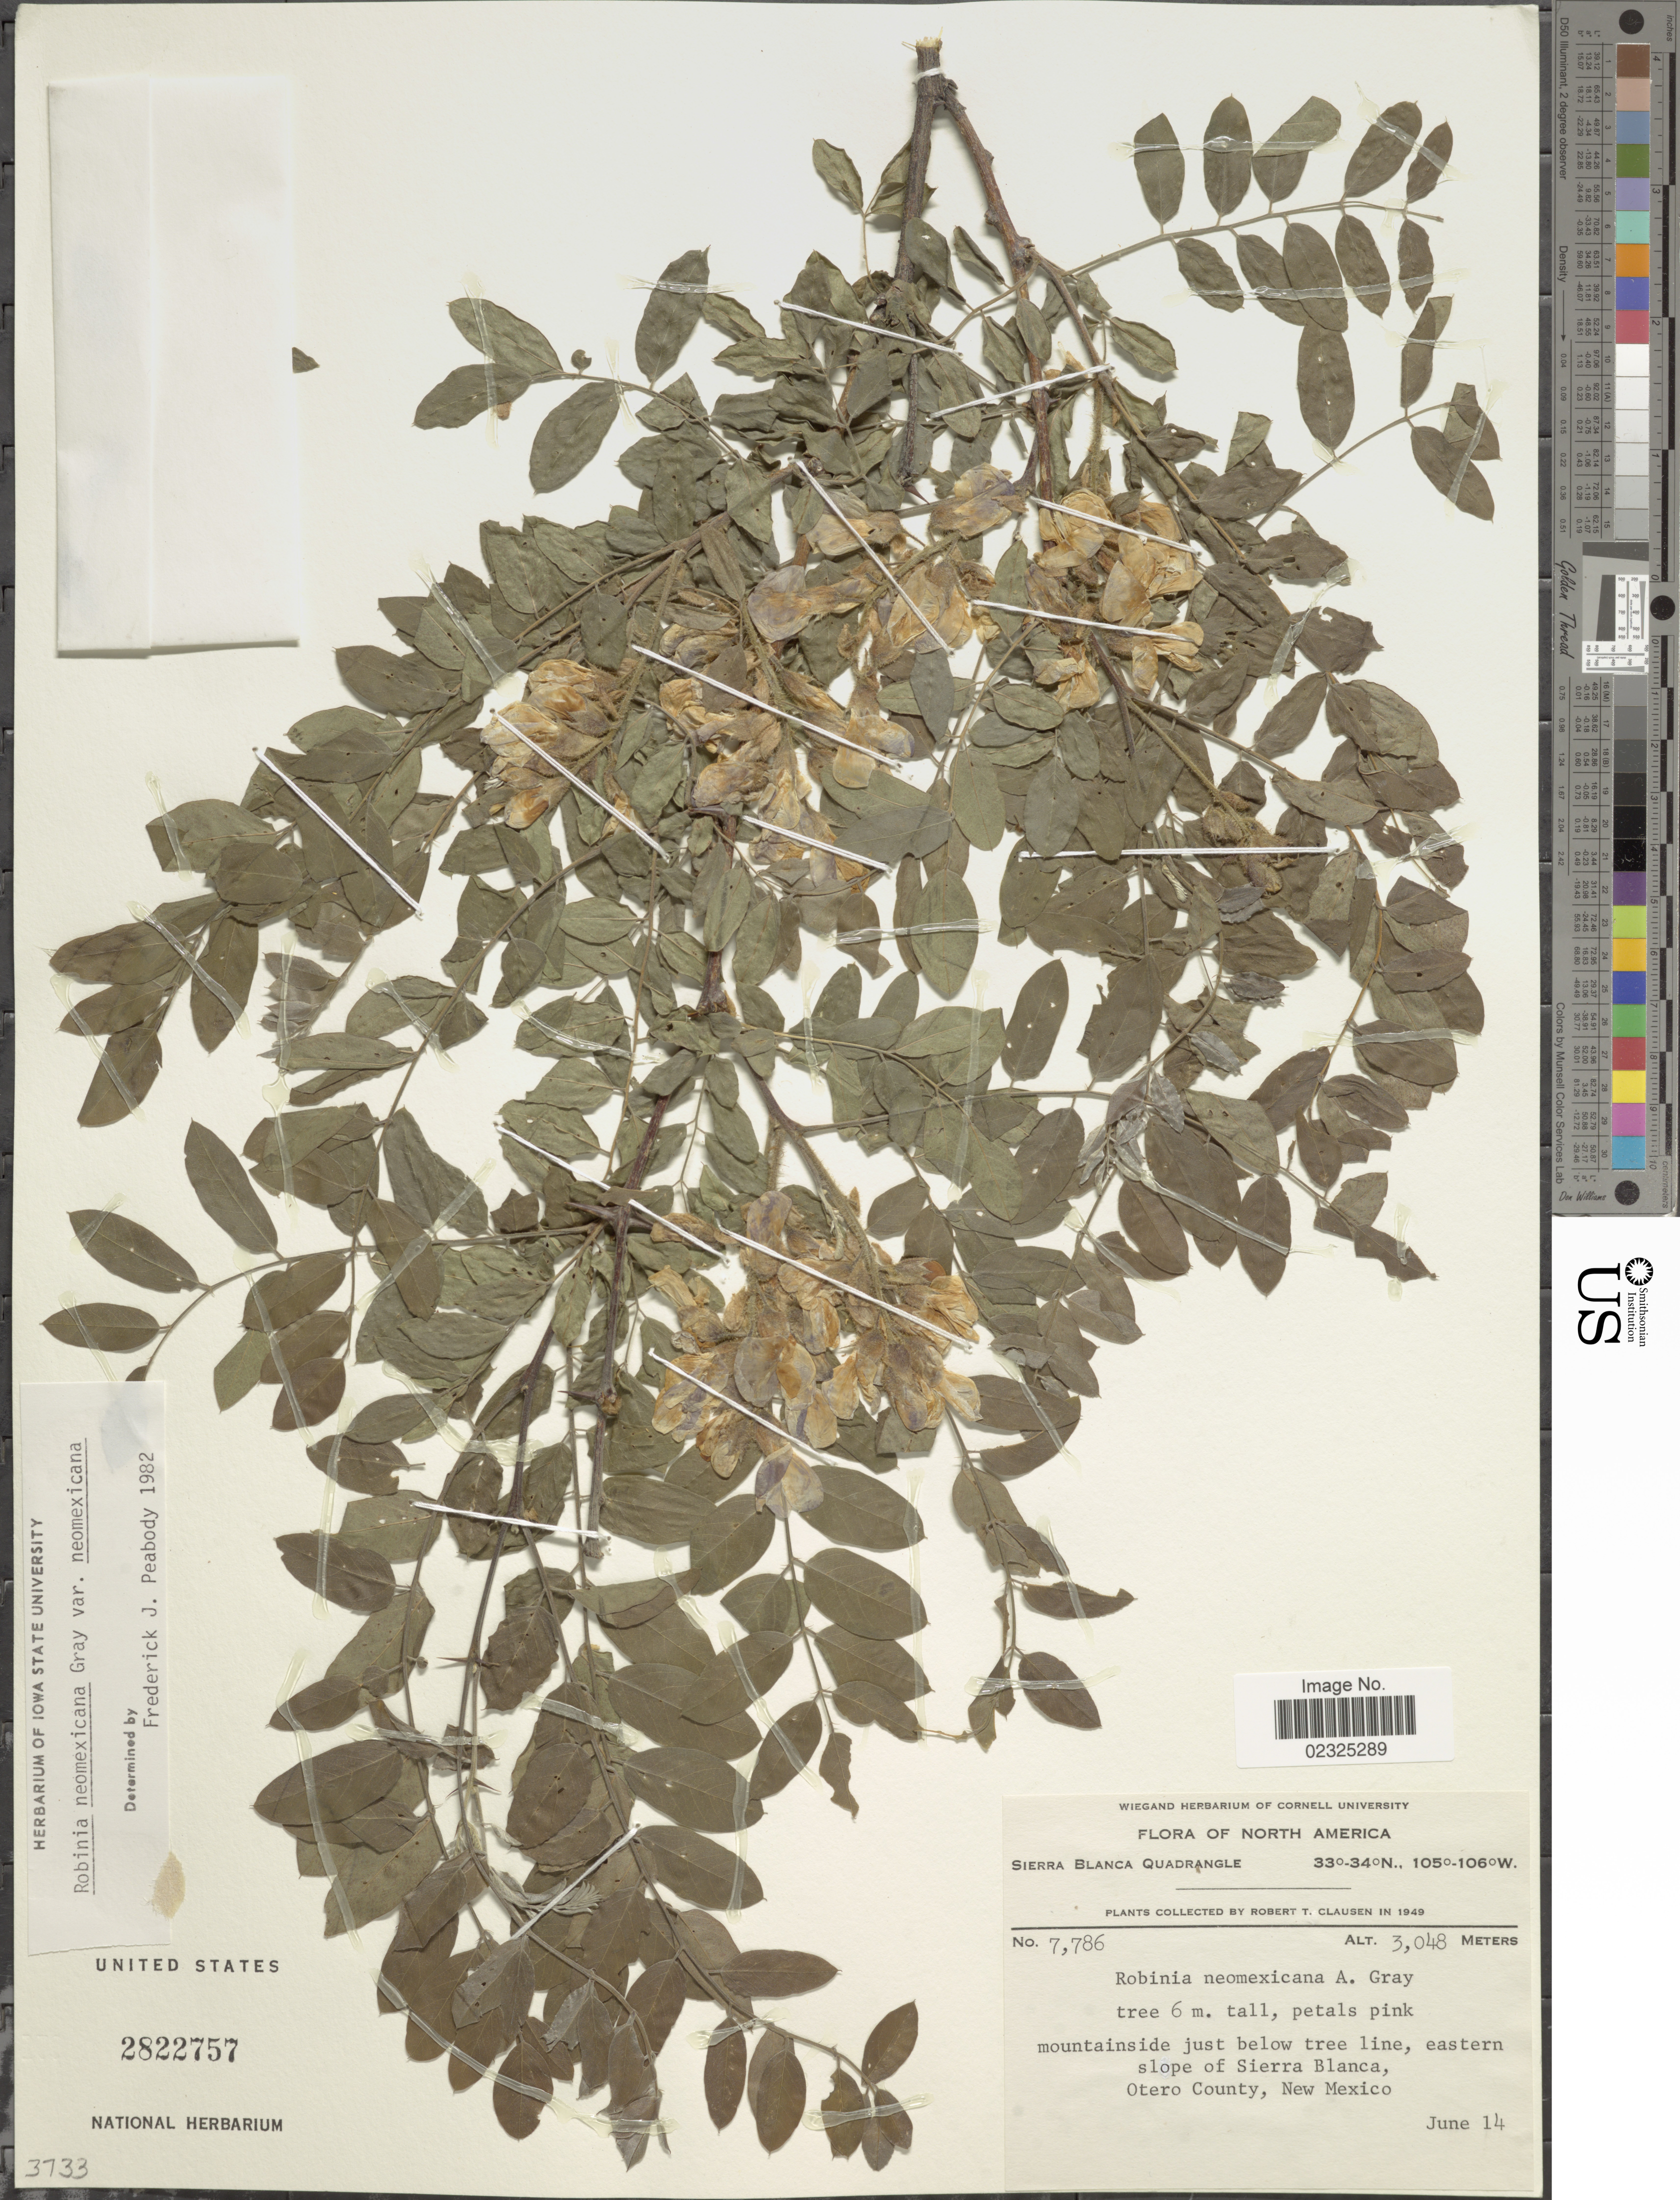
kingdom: Plantae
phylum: Tracheophyta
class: Magnoliopsida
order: Fabales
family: Fabaceae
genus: Robinia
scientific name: Robinia neomexicana var. neomexicana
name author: A. Gray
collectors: R. T. Clausen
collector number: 7786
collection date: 1949-06-14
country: United States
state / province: New Mexico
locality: Sierra Blanca Quadrangle, mountainside just below tree line, eastern slope of Sierra Blanca, Otero County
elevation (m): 3048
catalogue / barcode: US 2822757